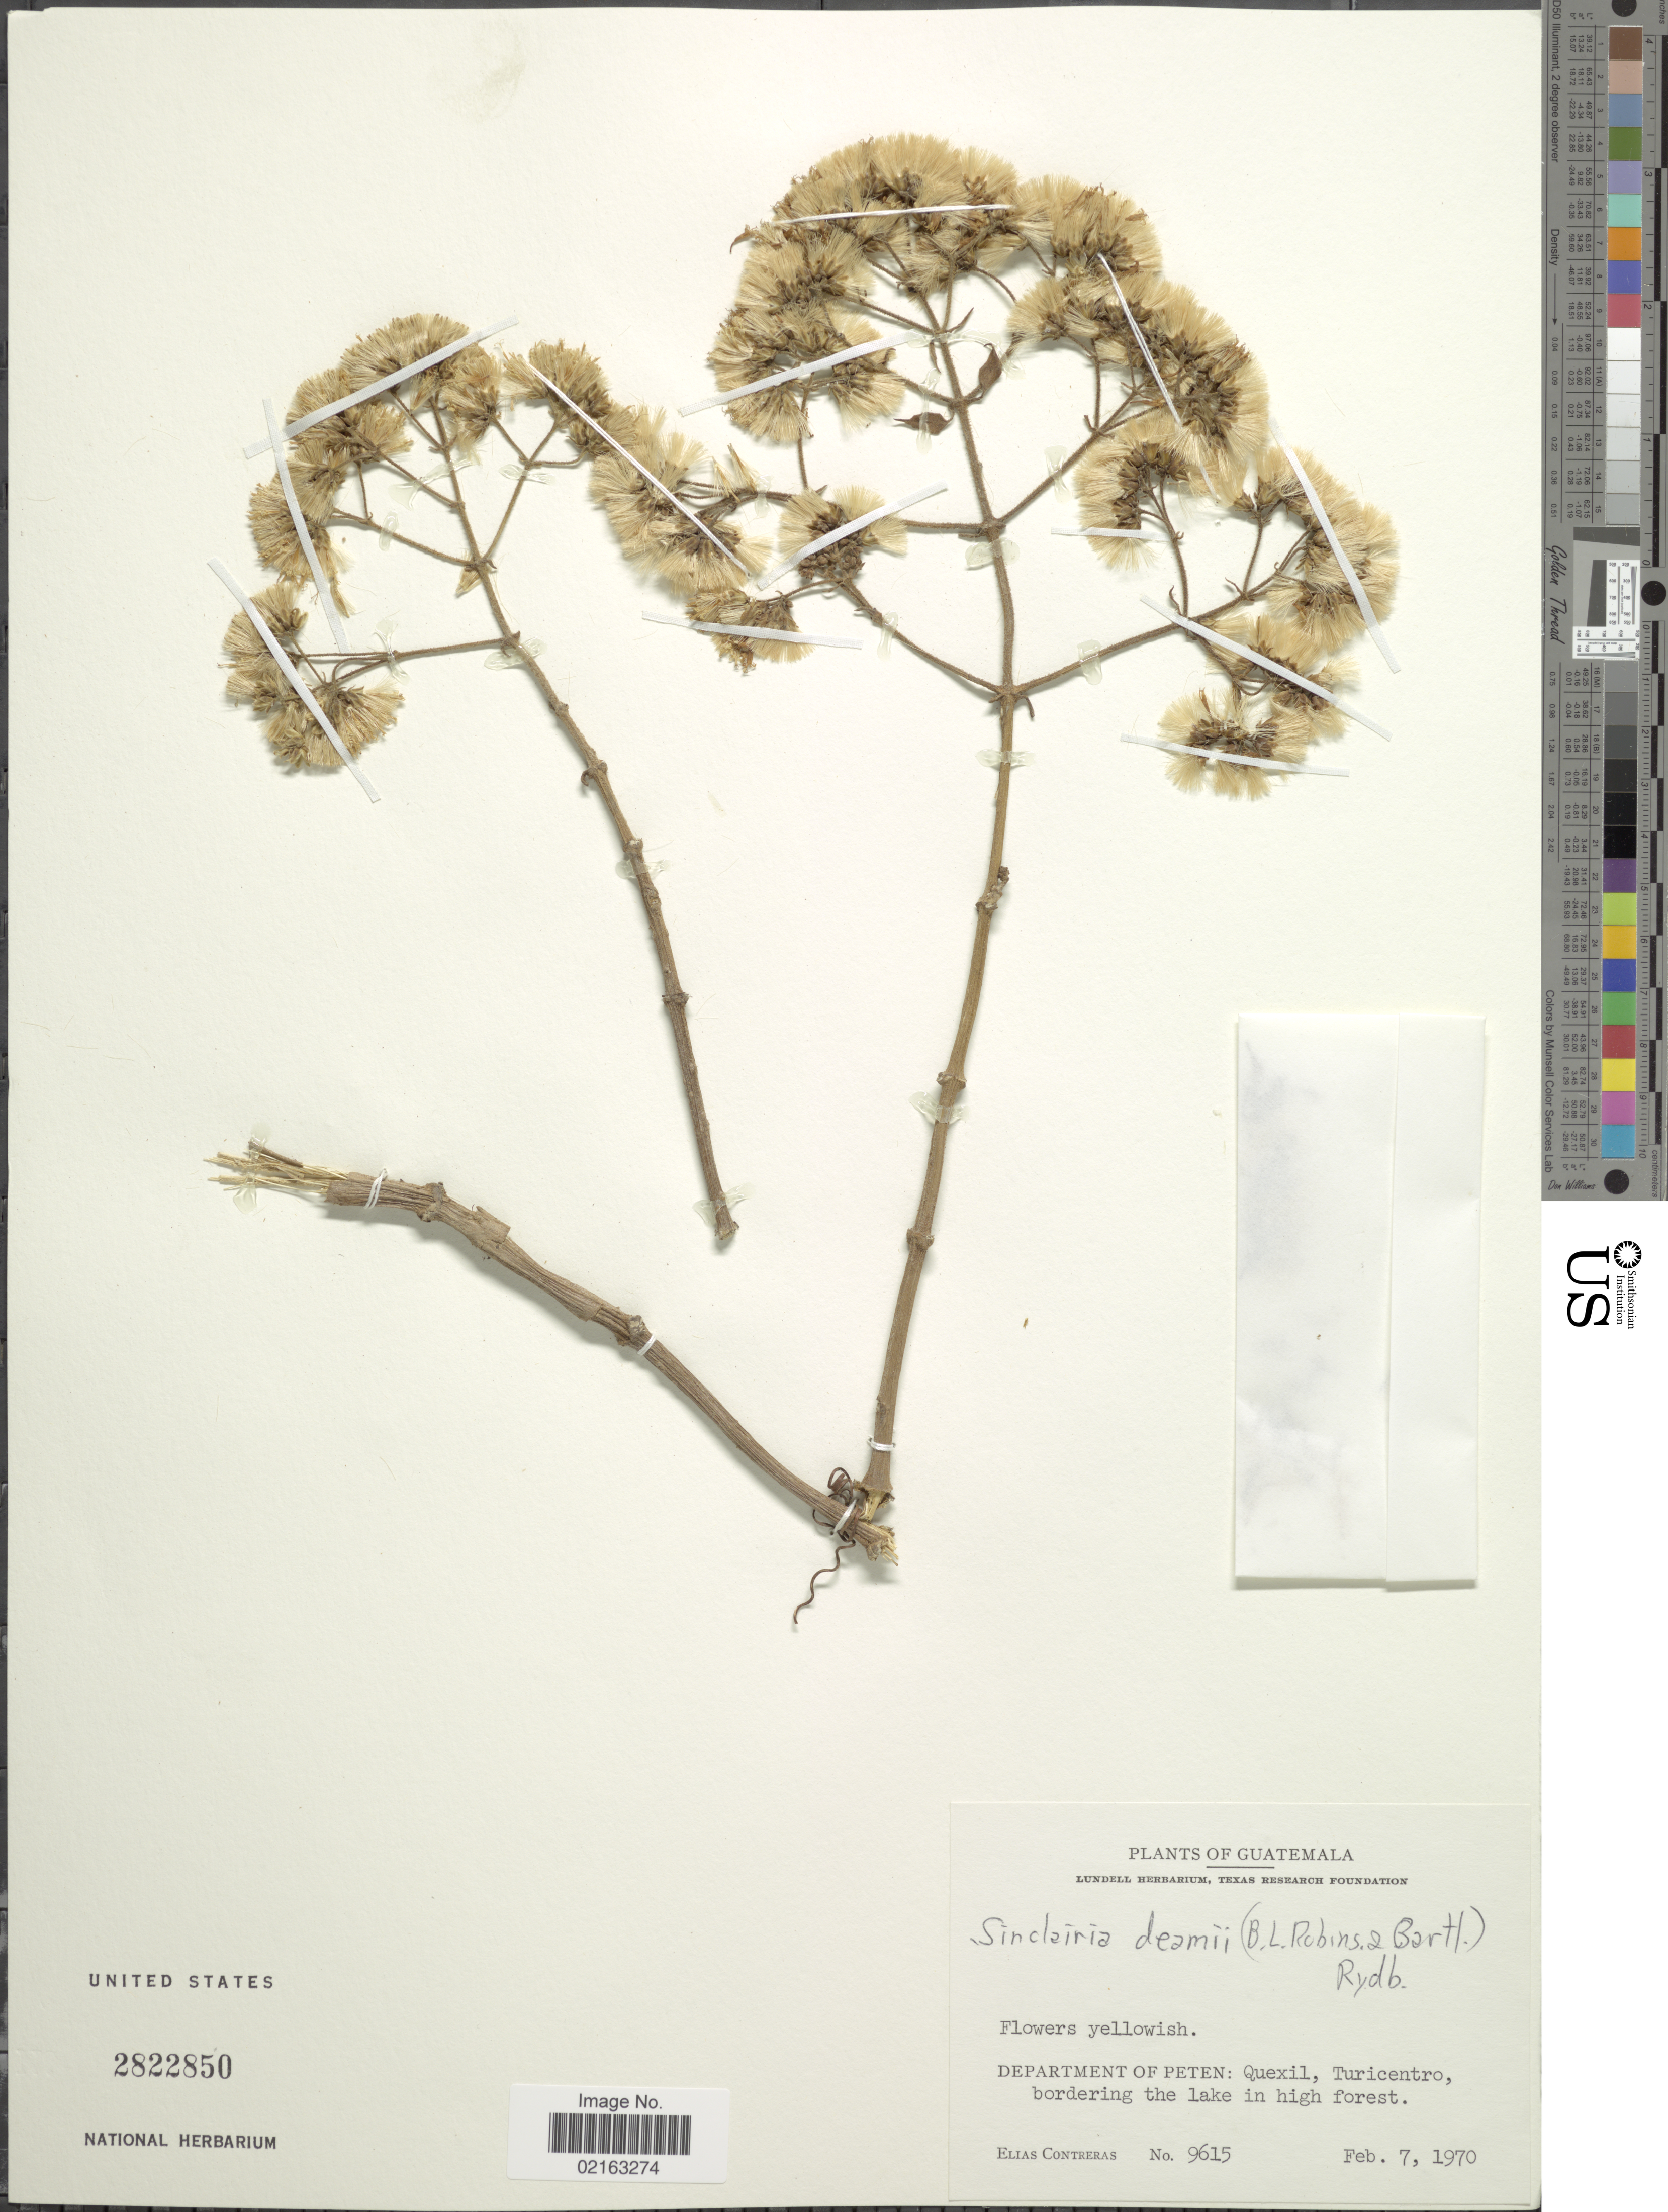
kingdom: Plantae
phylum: Tracheophyta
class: Magnoliopsida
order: Asterales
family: Asteraceae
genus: Sinclairia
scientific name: Sinclairia deamii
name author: (B.L. Rob. & Bartl.) Rydb.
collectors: E. Contreras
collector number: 9615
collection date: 1970-02-07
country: Guatemala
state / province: El Petén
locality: Department of Peten: Quexil, Turicentro, vordering the lake in high forest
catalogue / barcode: US 2822850